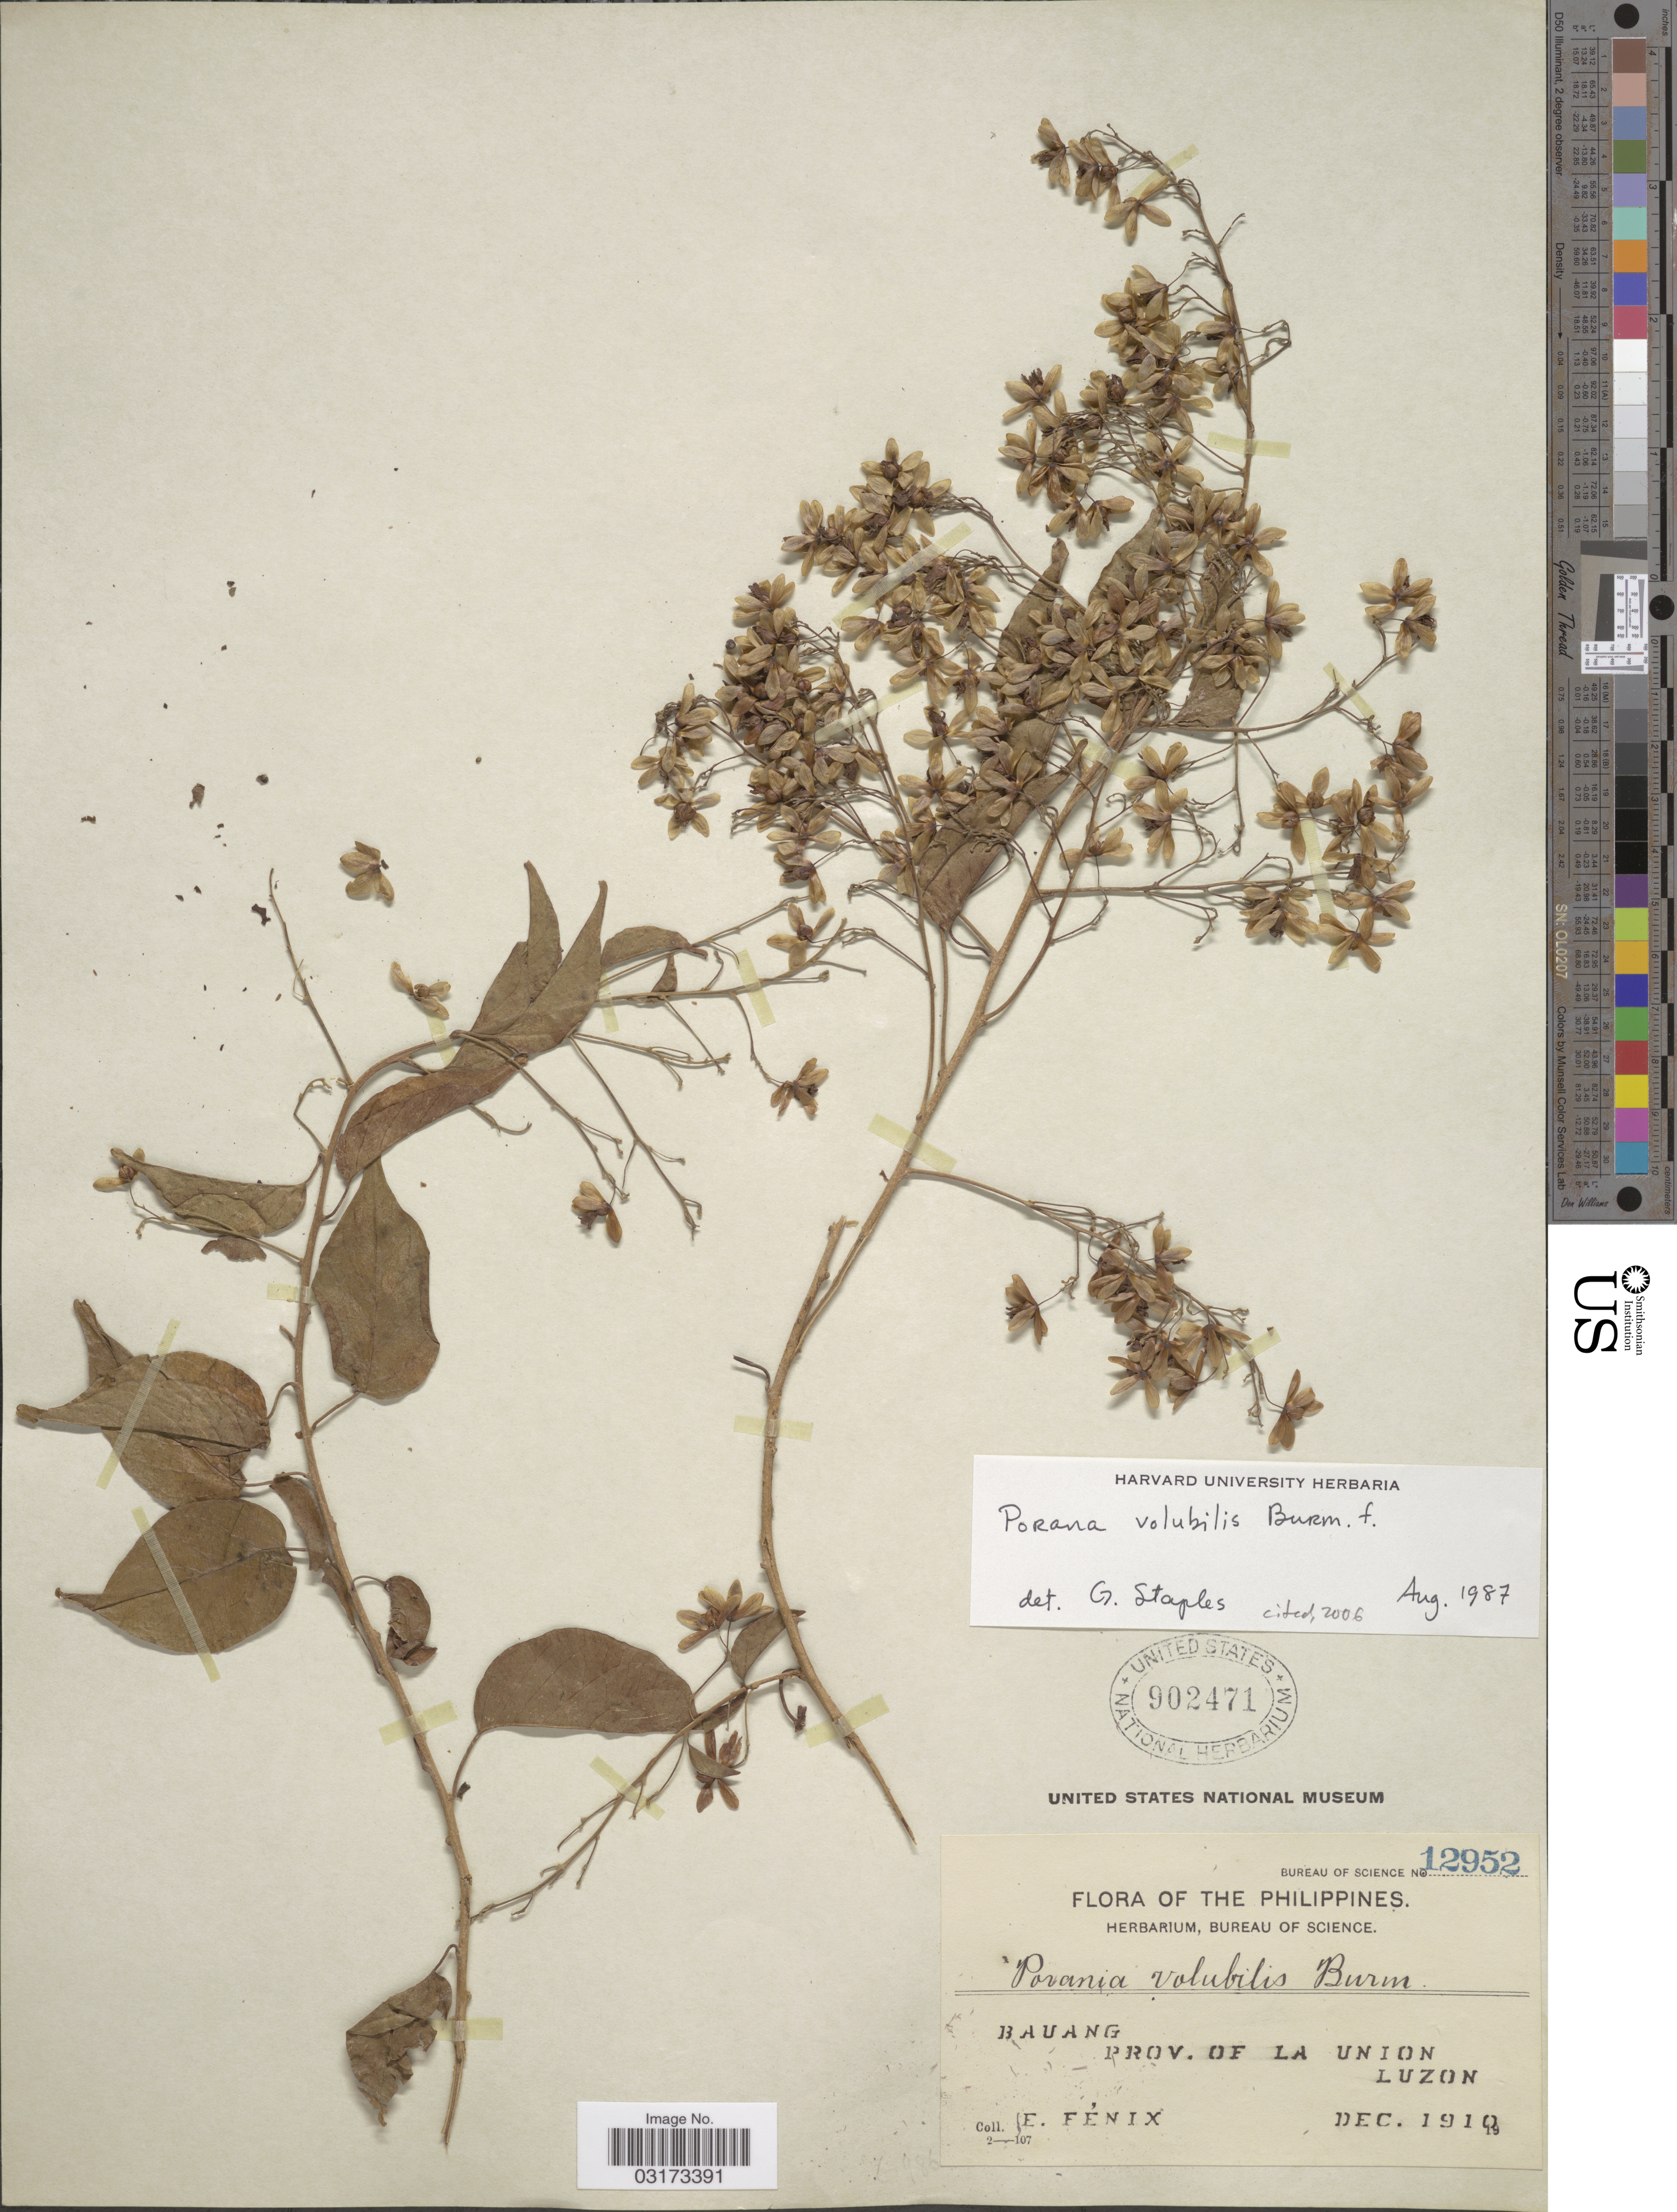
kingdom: Plantae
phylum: Tracheophyta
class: Magnoliopsida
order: Solanales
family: Convolvulaceae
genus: Porana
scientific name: Porana volubilis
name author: Burm. f.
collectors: E. Fénix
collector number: Bureau of Science 12952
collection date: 1910-12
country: Philippines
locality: Bauang. Prov. of La Union. Luzon.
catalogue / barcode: US 902471